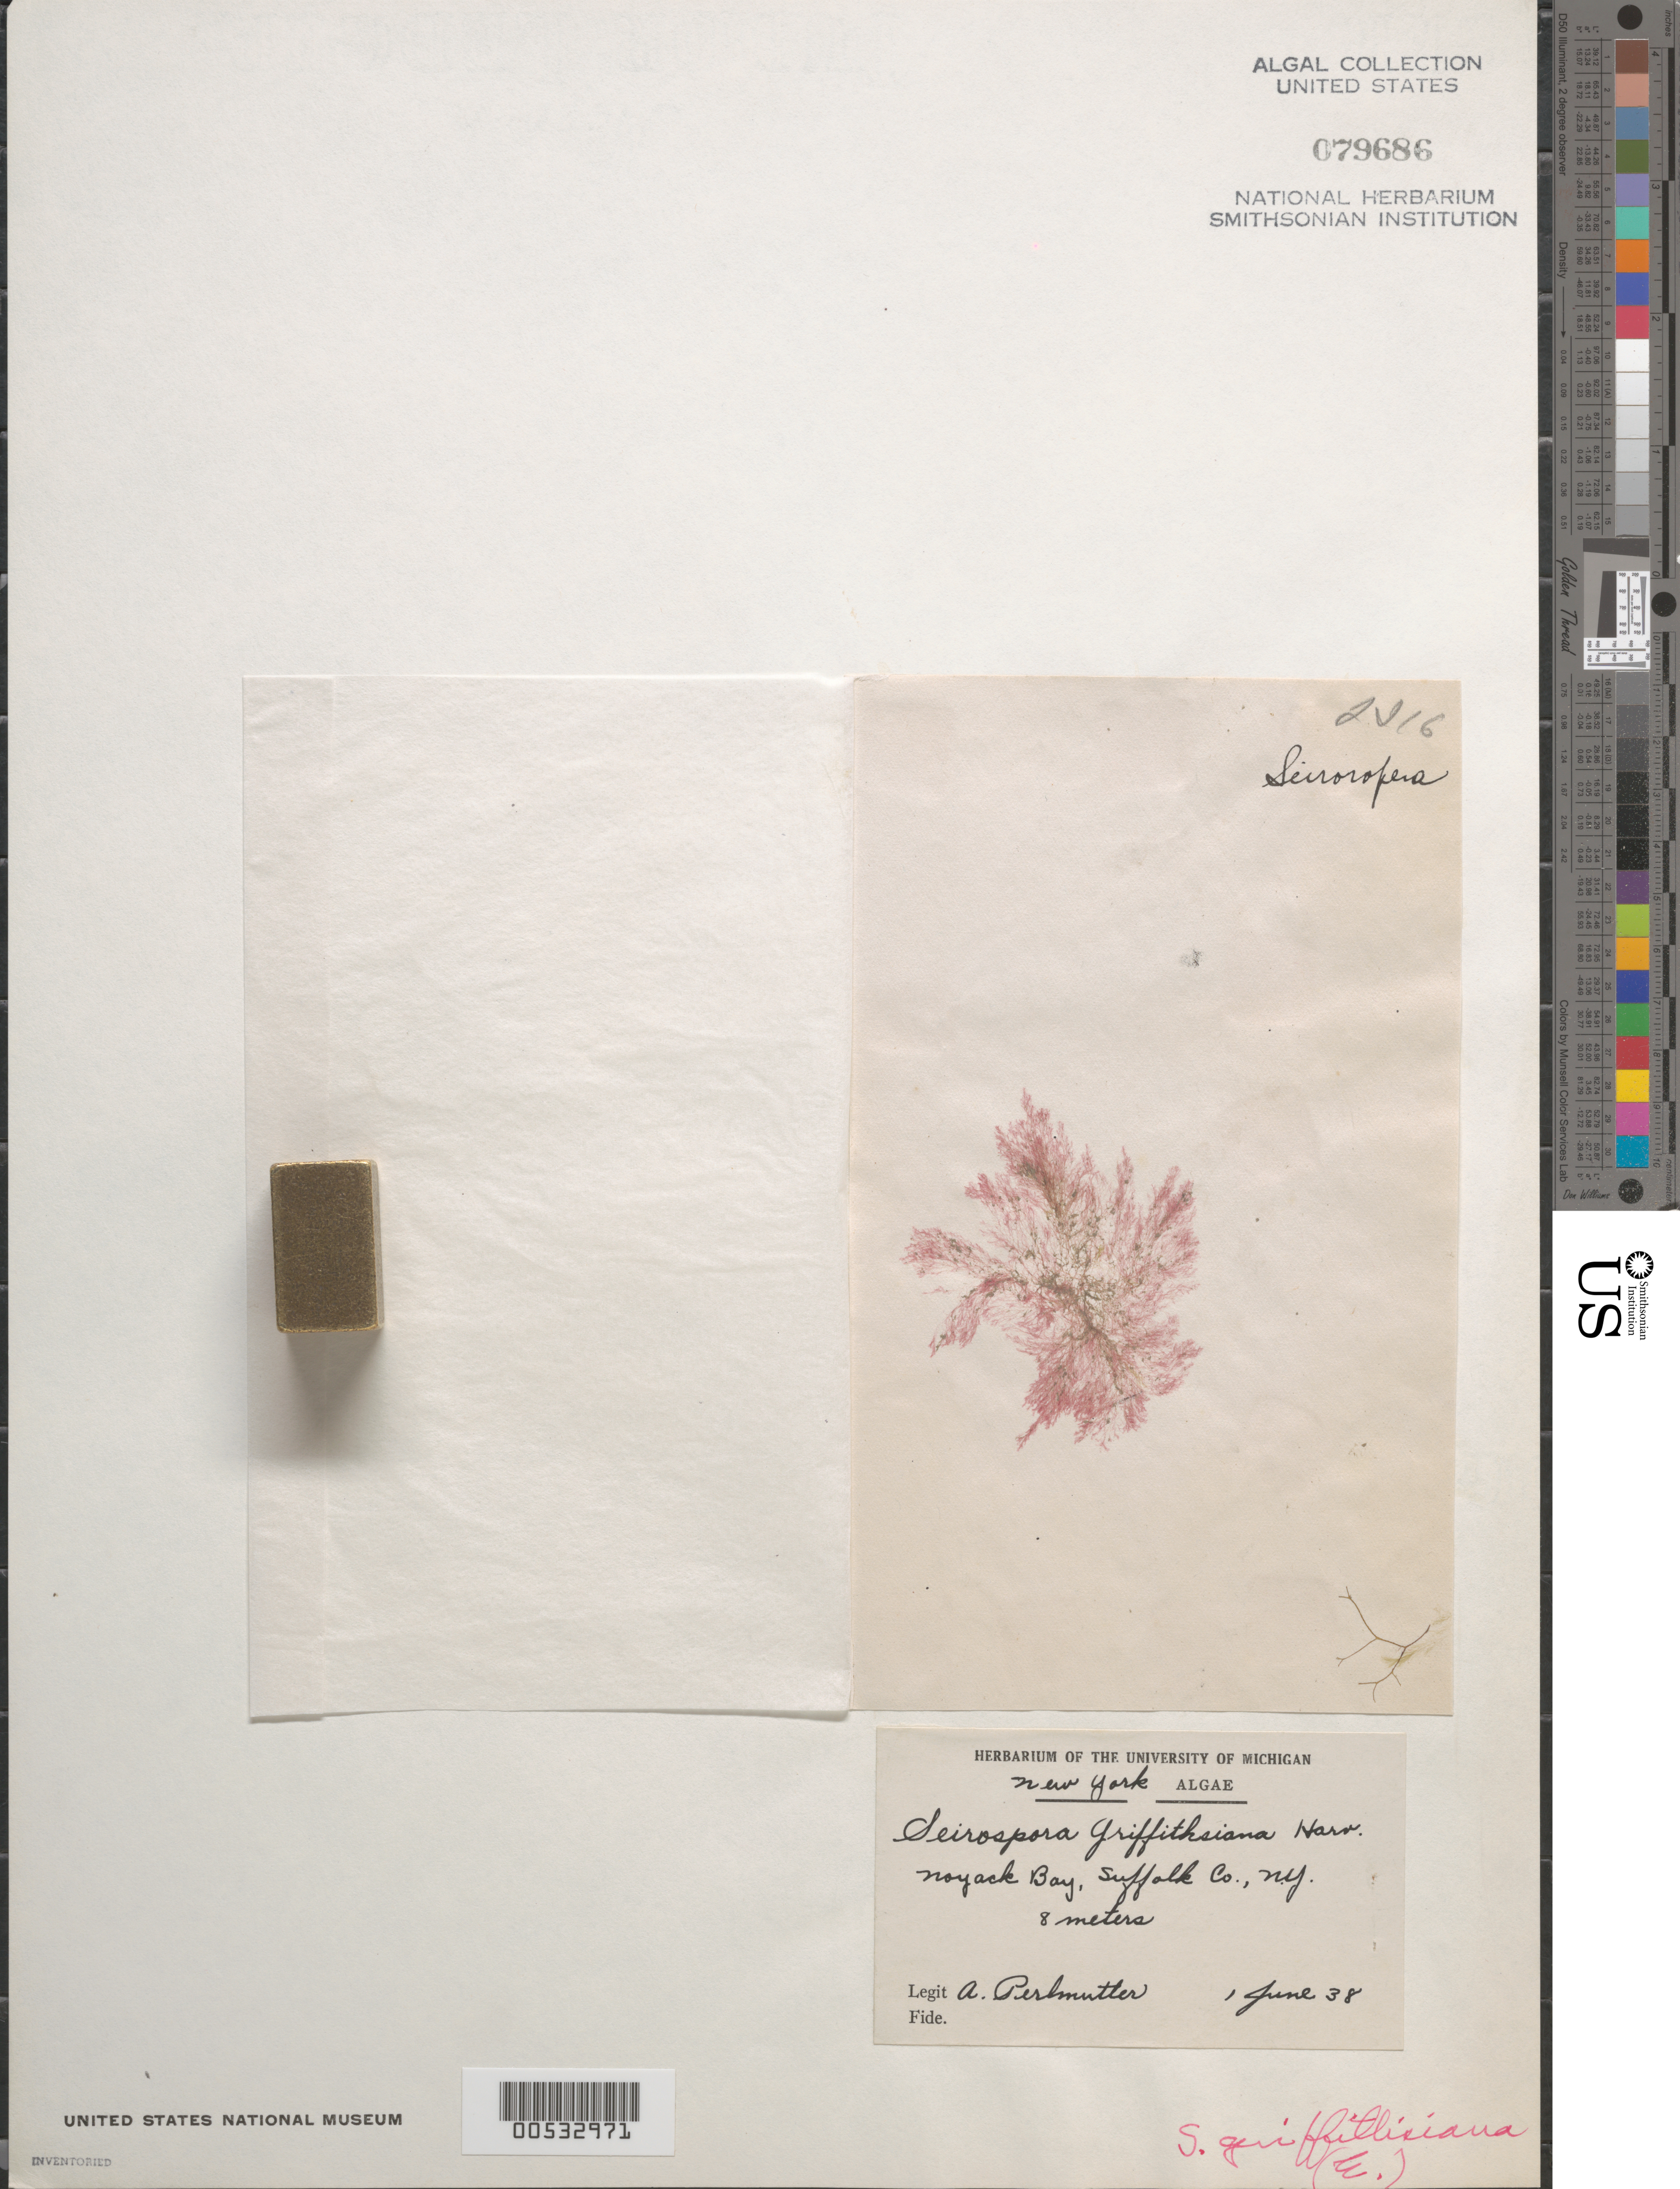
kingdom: Plantae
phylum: Rhodophyta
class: Florideophyceae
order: Ceramiales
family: Callithamniaceae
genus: Seirospora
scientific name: Seirospora interrupta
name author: (Sm.) F. Schmitz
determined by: Algae name updating Project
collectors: A. Perlmutter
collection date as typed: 01 Jun 1938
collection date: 1938-06-01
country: United States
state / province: New York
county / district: Suffolk County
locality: Noyack Bay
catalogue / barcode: US 79686